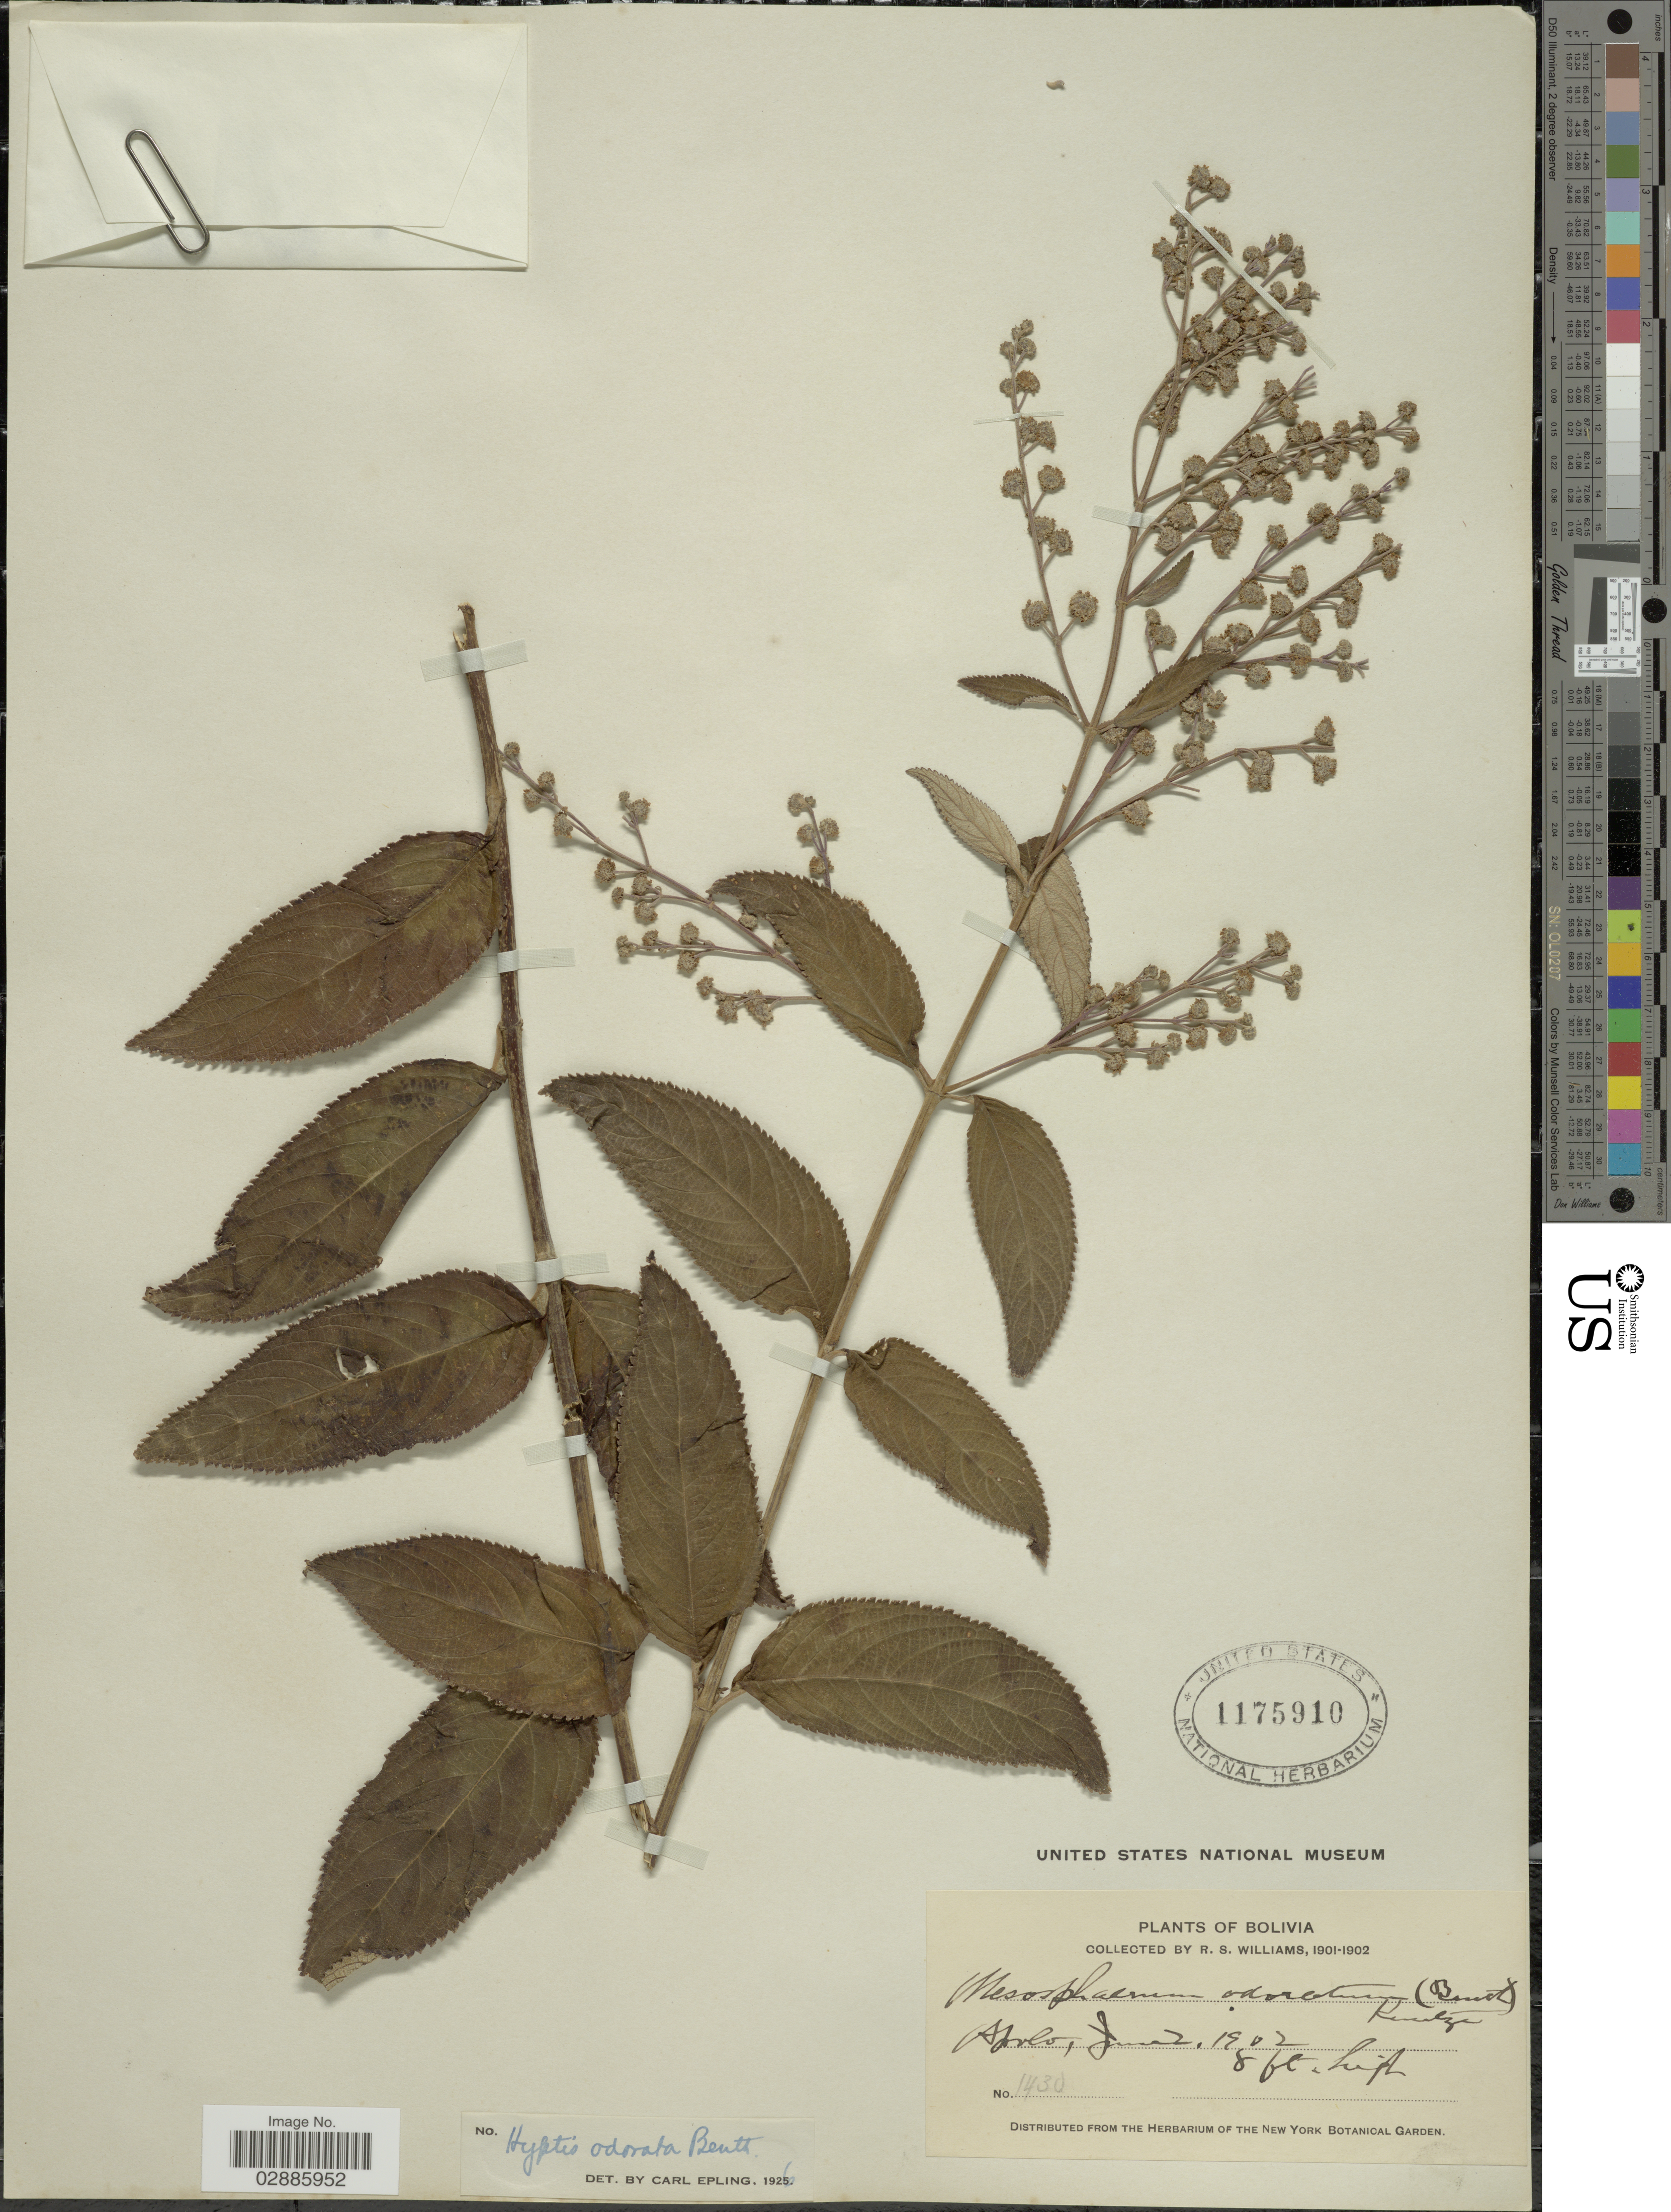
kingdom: Plantae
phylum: Tracheophyta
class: Magnoliopsida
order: Lamiales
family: Lamiaceae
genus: Hyptis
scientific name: Hyptis odorata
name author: Benth.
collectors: R. S. Williams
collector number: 1430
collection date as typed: June 2, 1902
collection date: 1902-06-02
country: Bolivia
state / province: La Paz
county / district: Franz Tamayo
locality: Apolo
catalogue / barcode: US 1175910